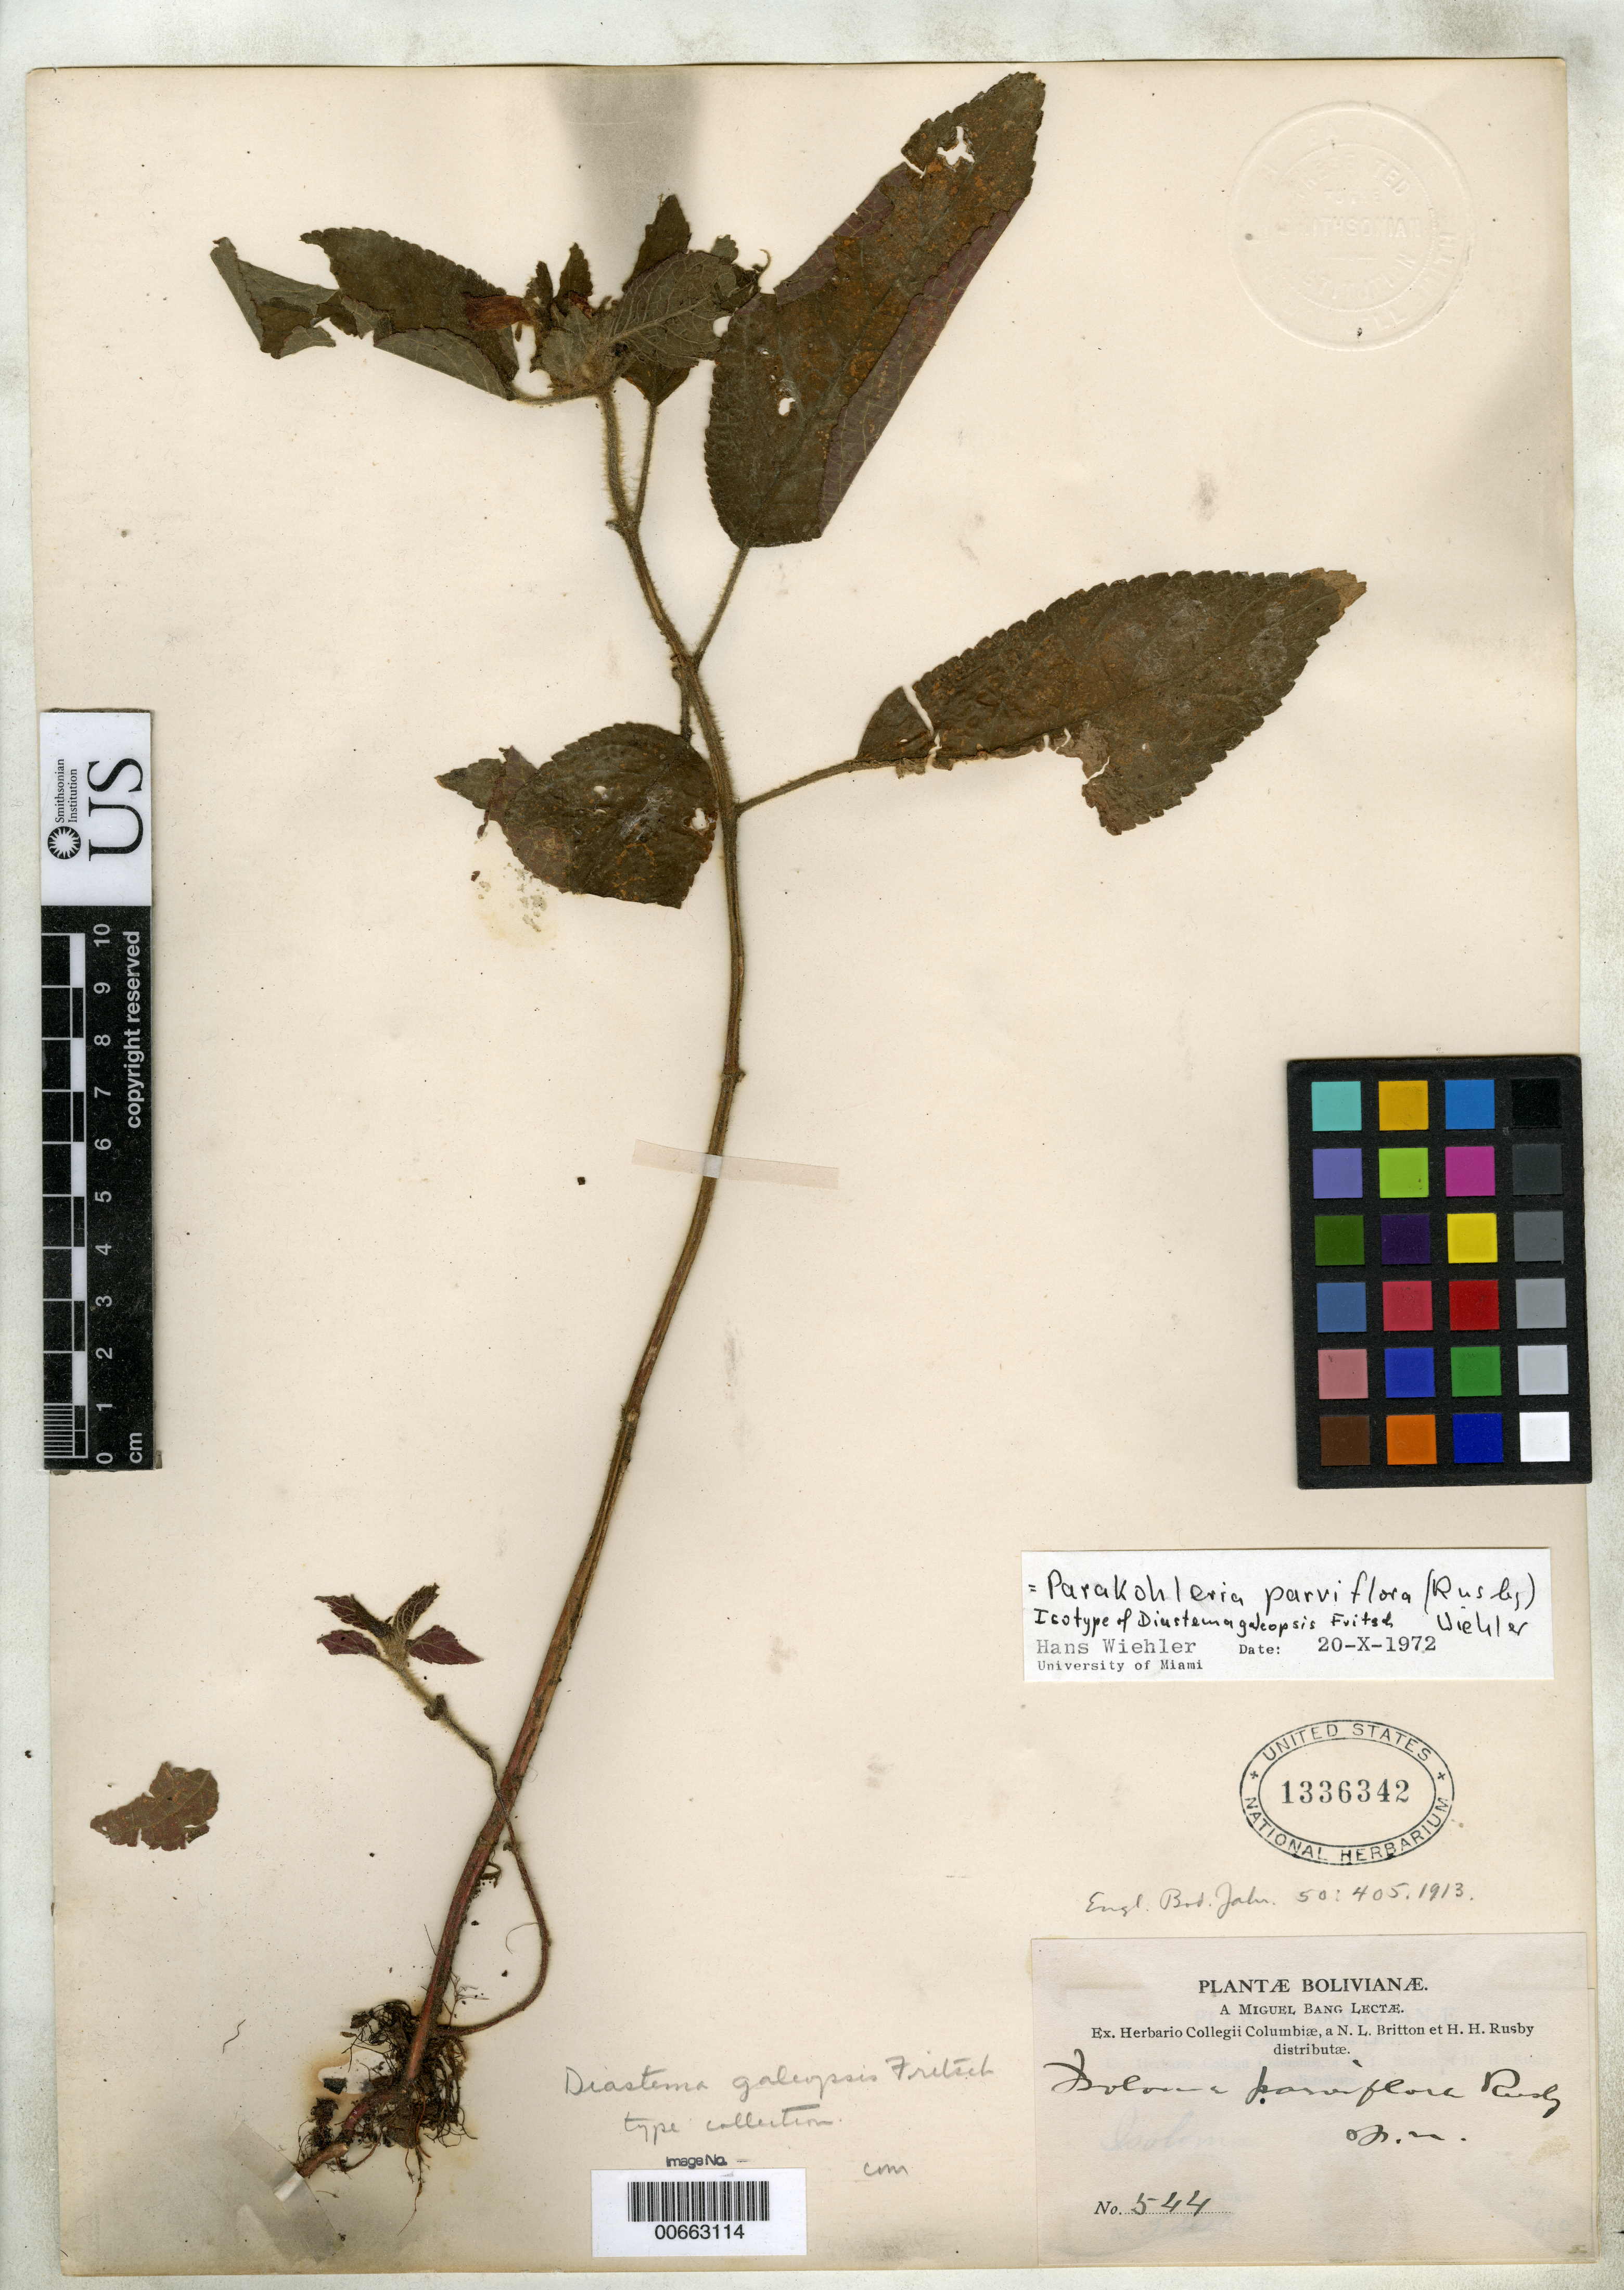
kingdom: Plantae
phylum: Tracheophyta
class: Magnoliopsida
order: Lamiales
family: Gesneriaceae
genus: Diastema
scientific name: Diastema galeopsis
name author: Fritsch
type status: Isotype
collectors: M. Bang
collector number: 544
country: Bolivia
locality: Yungas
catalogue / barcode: US 1336342